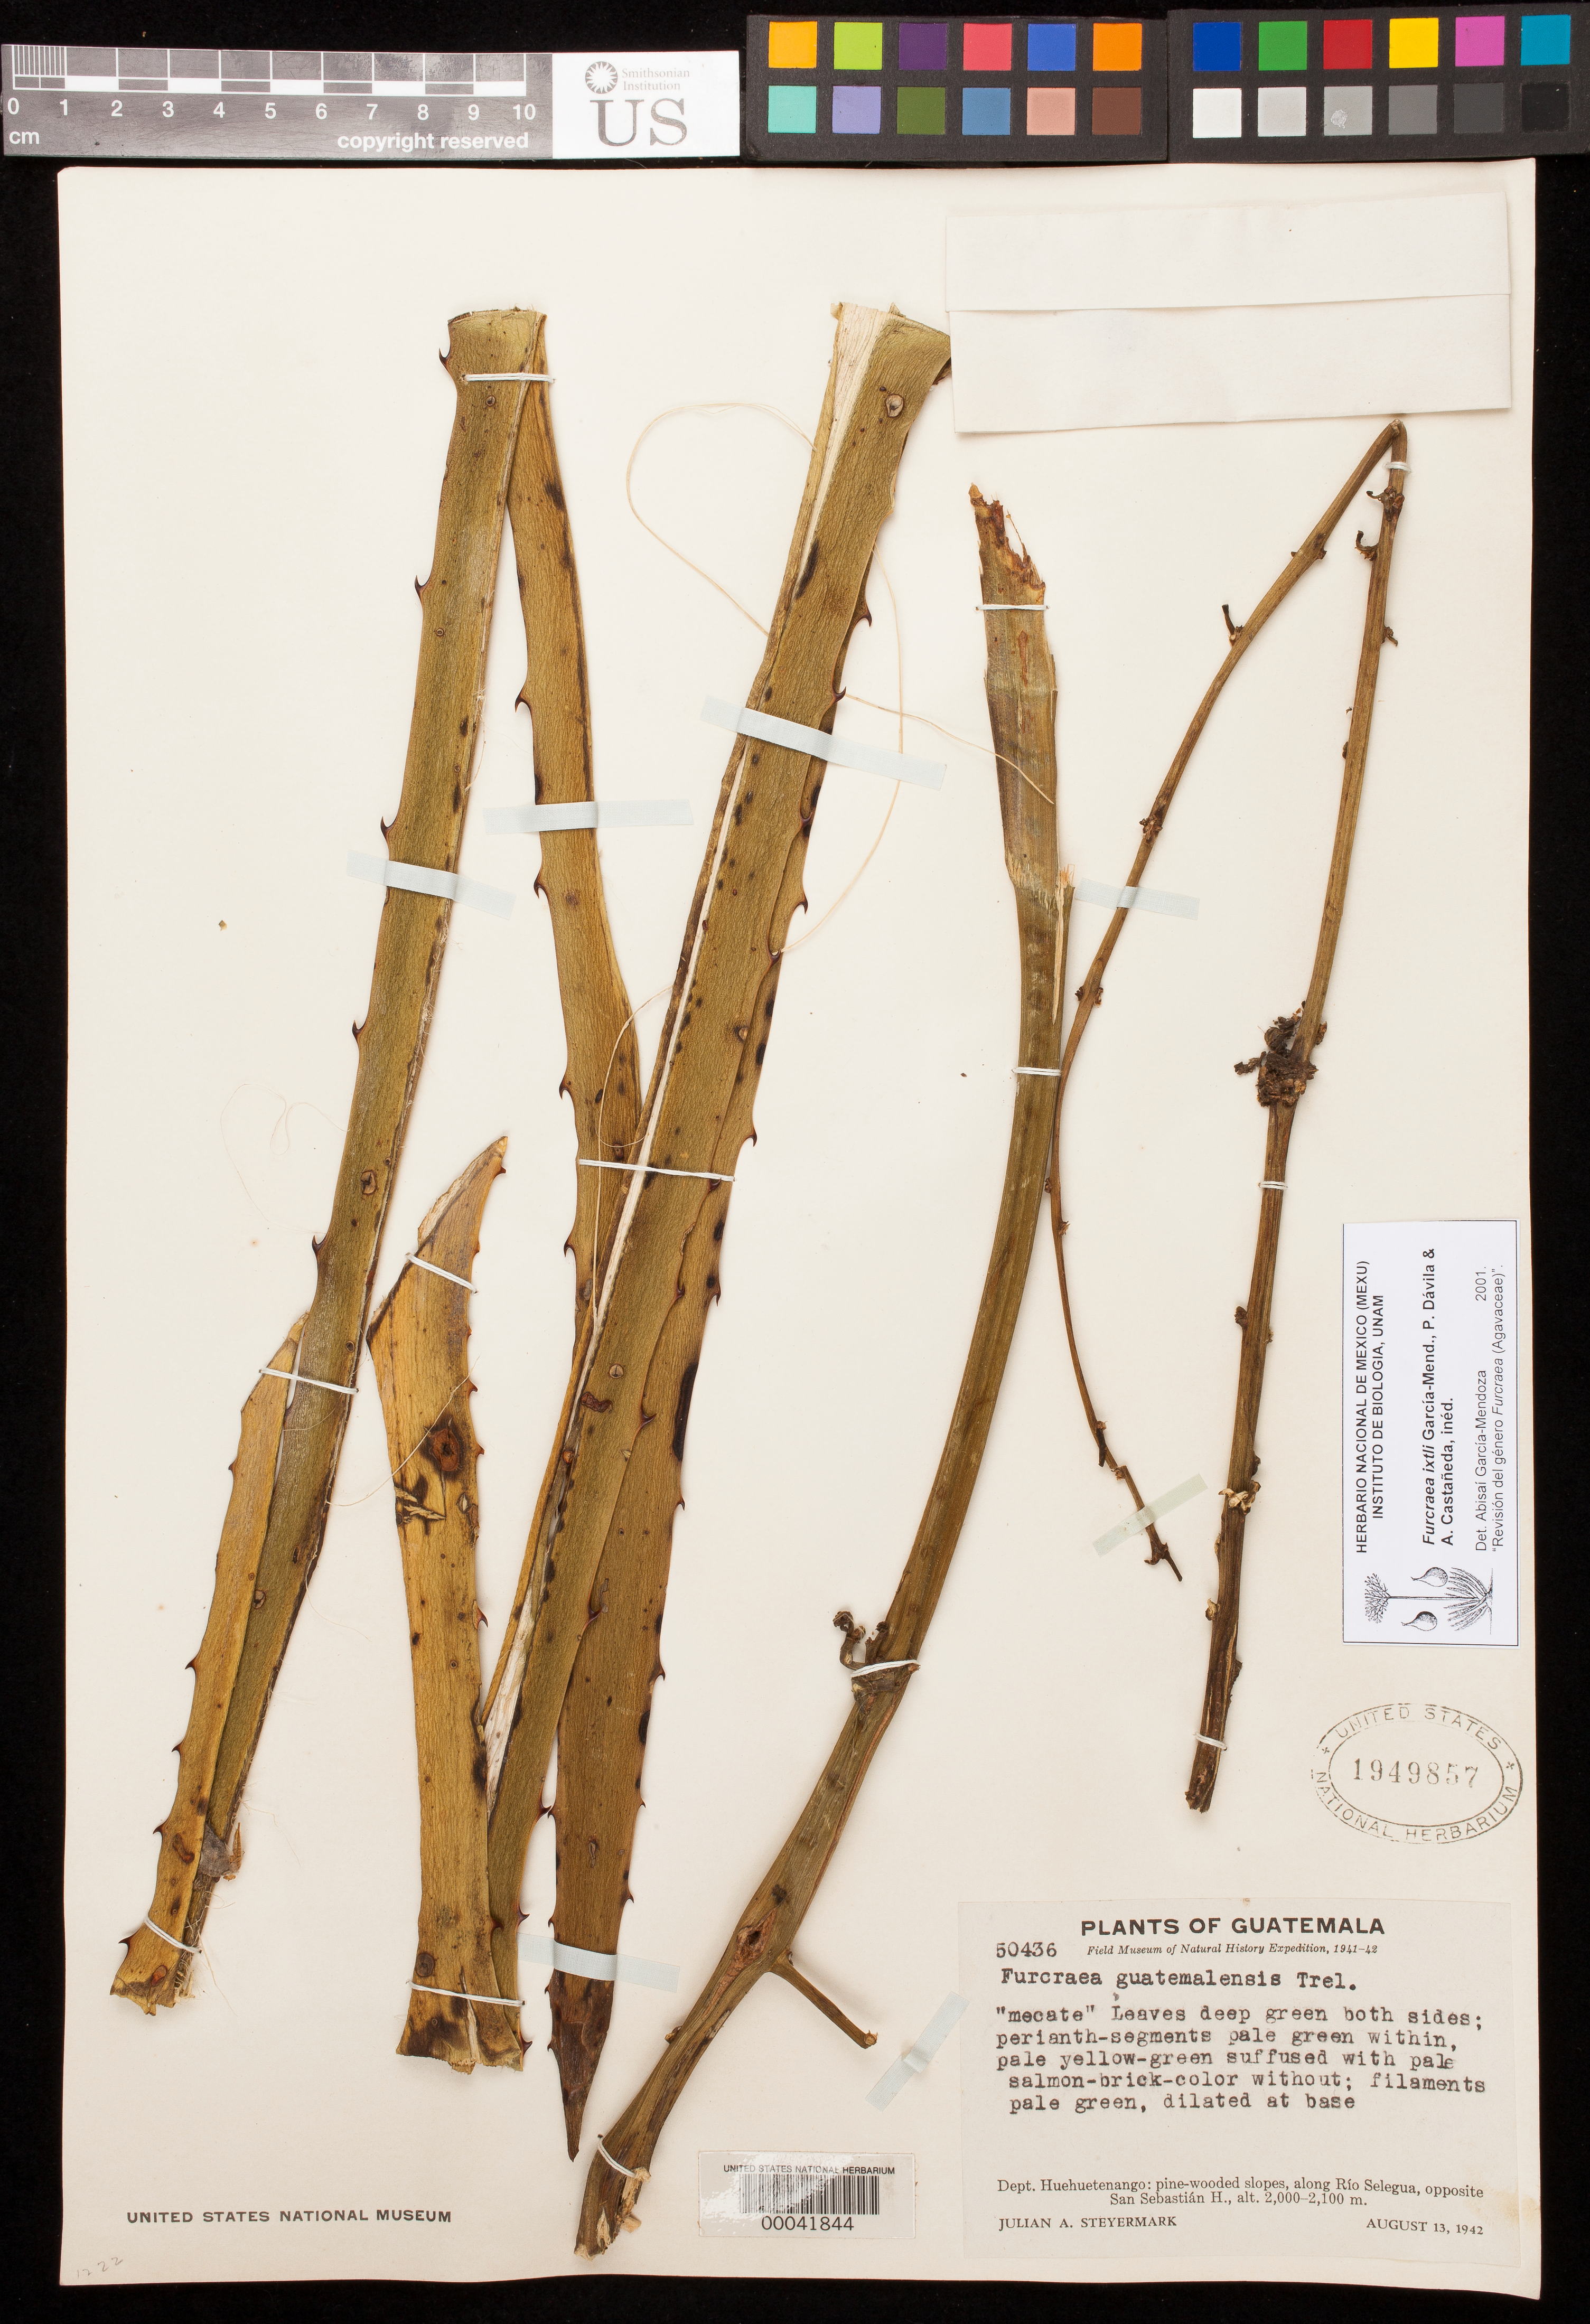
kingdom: Plantae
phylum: Tracheophyta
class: Liliopsida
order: Asparagales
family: Asparagaceae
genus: Furcraea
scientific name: Furcraea ixtli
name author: García-Mend.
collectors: J. Steyermark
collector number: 50436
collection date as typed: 13 Aug 1942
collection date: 1942-08-13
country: Guatemala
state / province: Huehuetenango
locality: Rio Selegua, opposite San Sebastian h.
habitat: Slopes, pine-wooded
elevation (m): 2000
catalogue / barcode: US 1949857